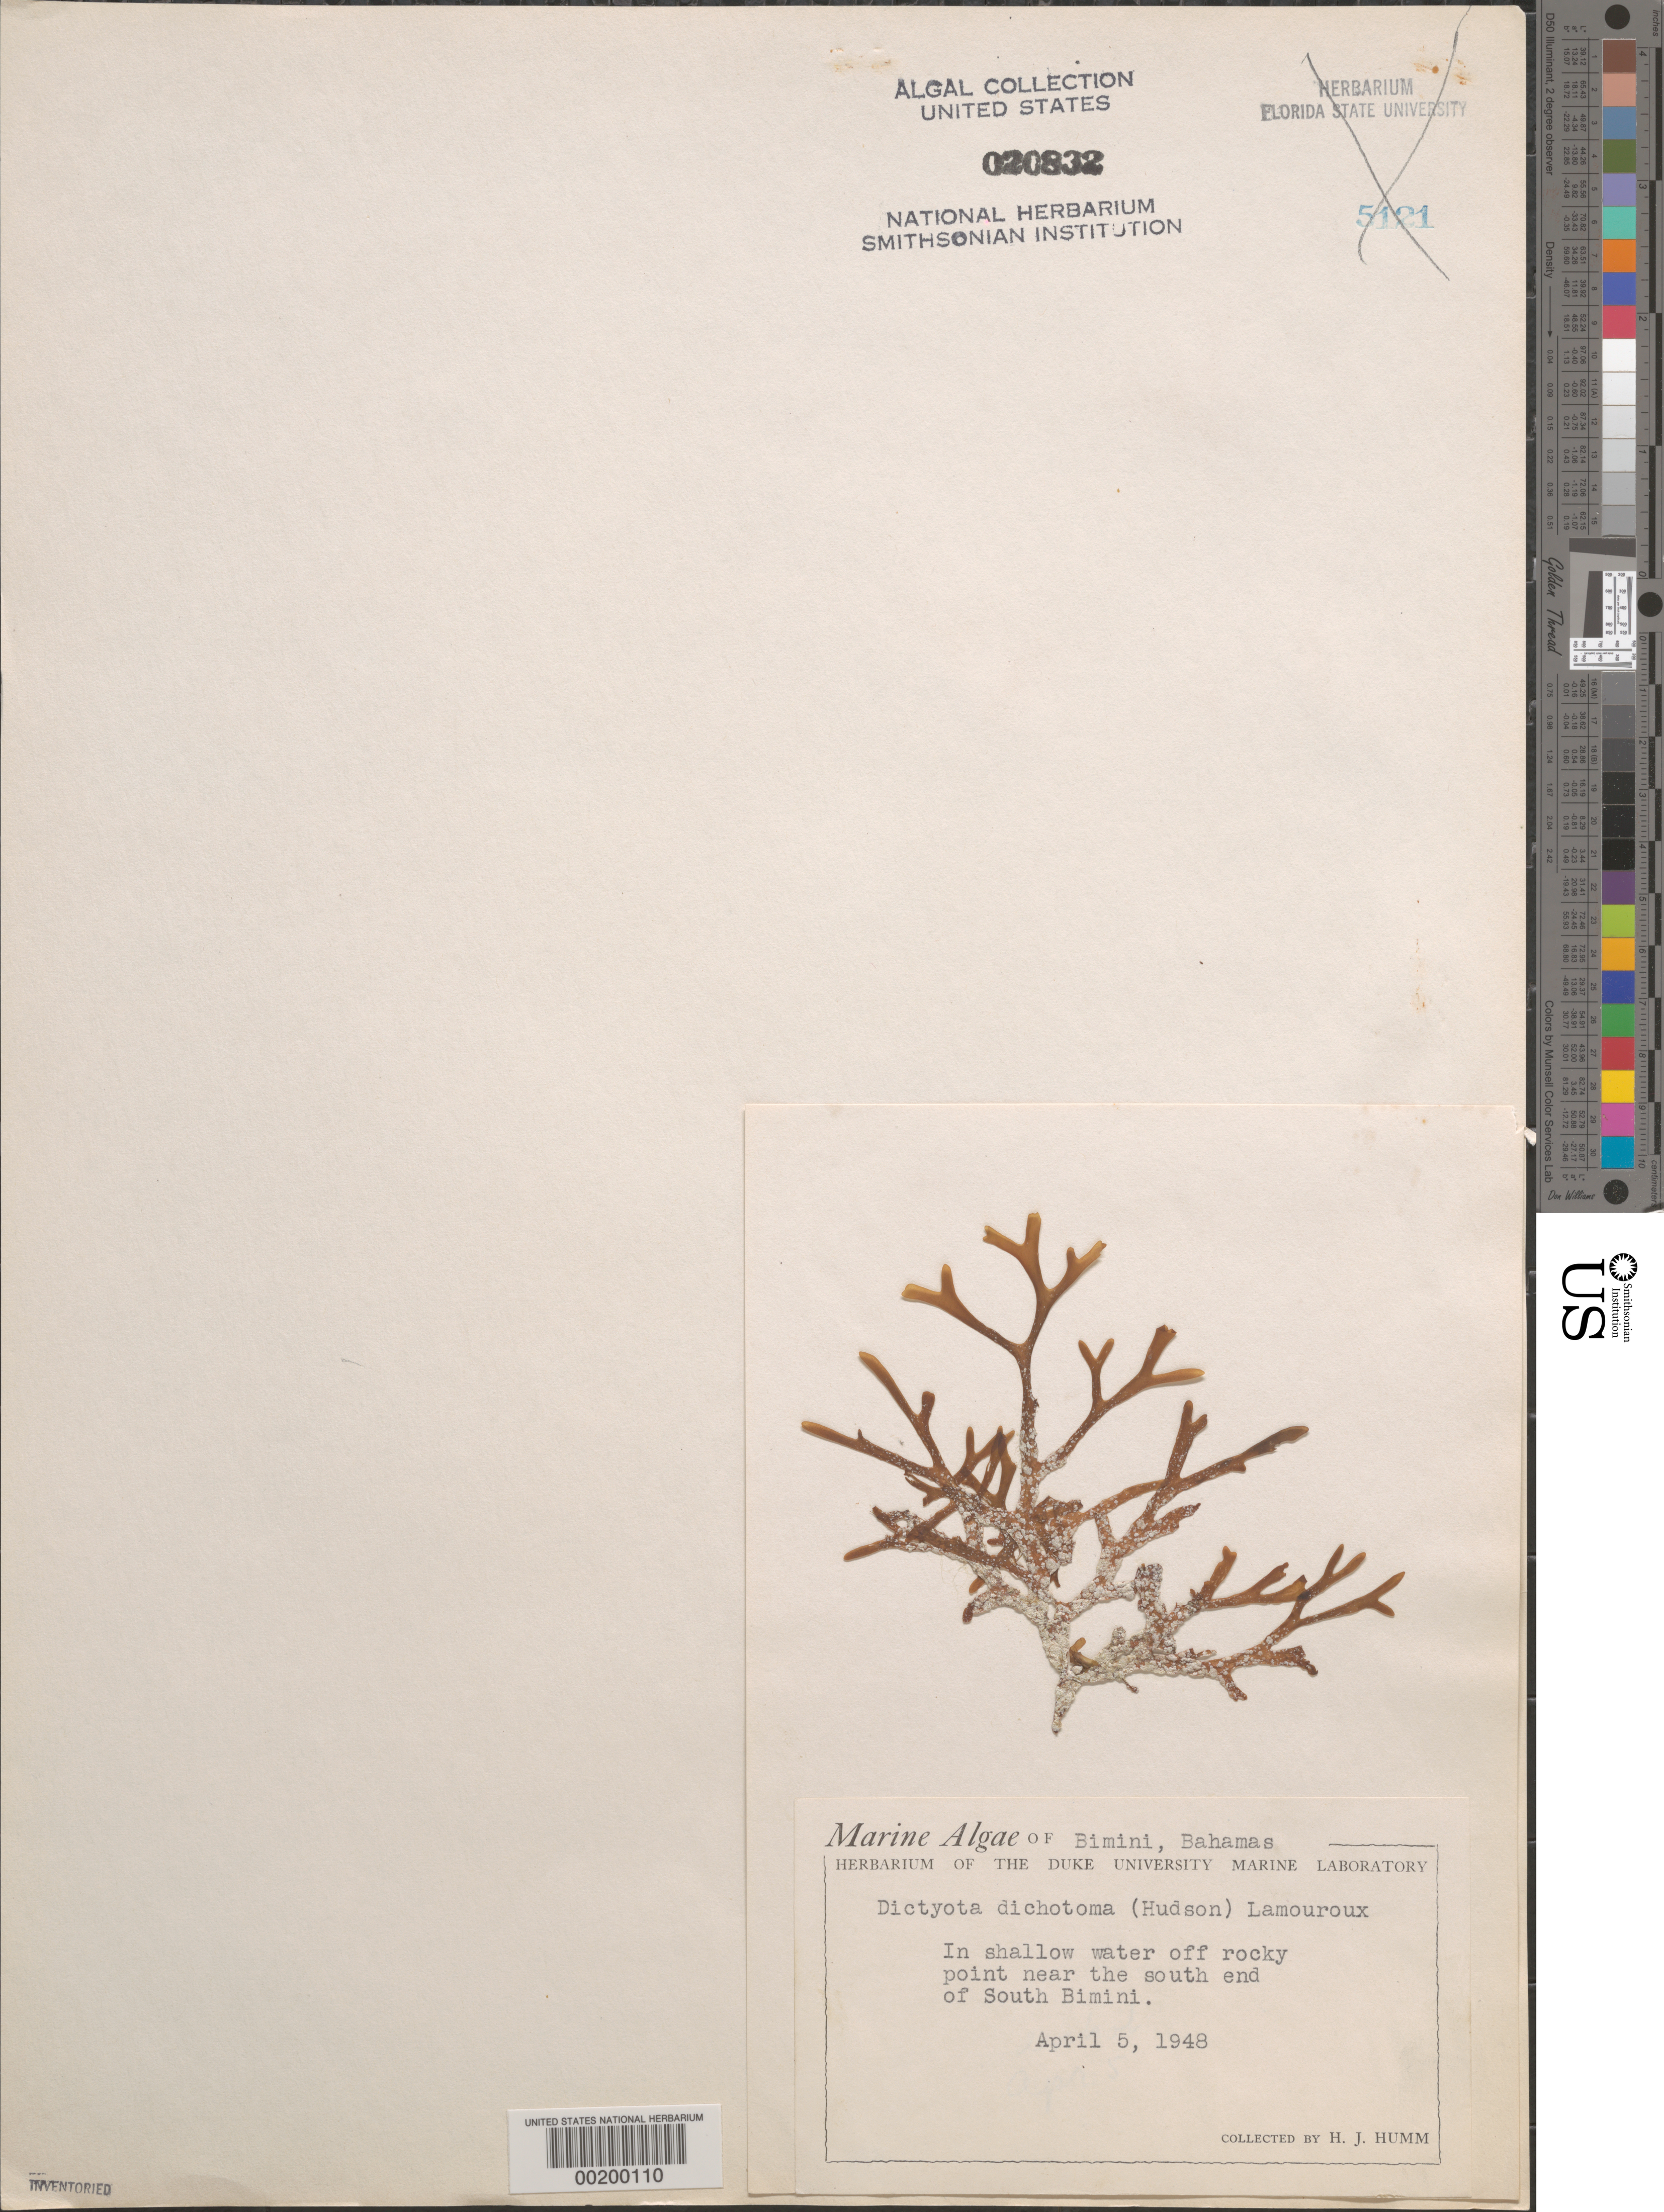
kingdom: Chromista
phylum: Ochrophyta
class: Phaeophyceae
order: Dictyotales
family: Dictyotaceae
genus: Dictyota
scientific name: Dictyota dichotoma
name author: (Huds.) J.V.Lamouroux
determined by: Humm, Harold J.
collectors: H. J. Humm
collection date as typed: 05 Apr 1948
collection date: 1948-04-05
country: Bahamas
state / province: Biminis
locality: South bimini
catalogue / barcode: US 20832